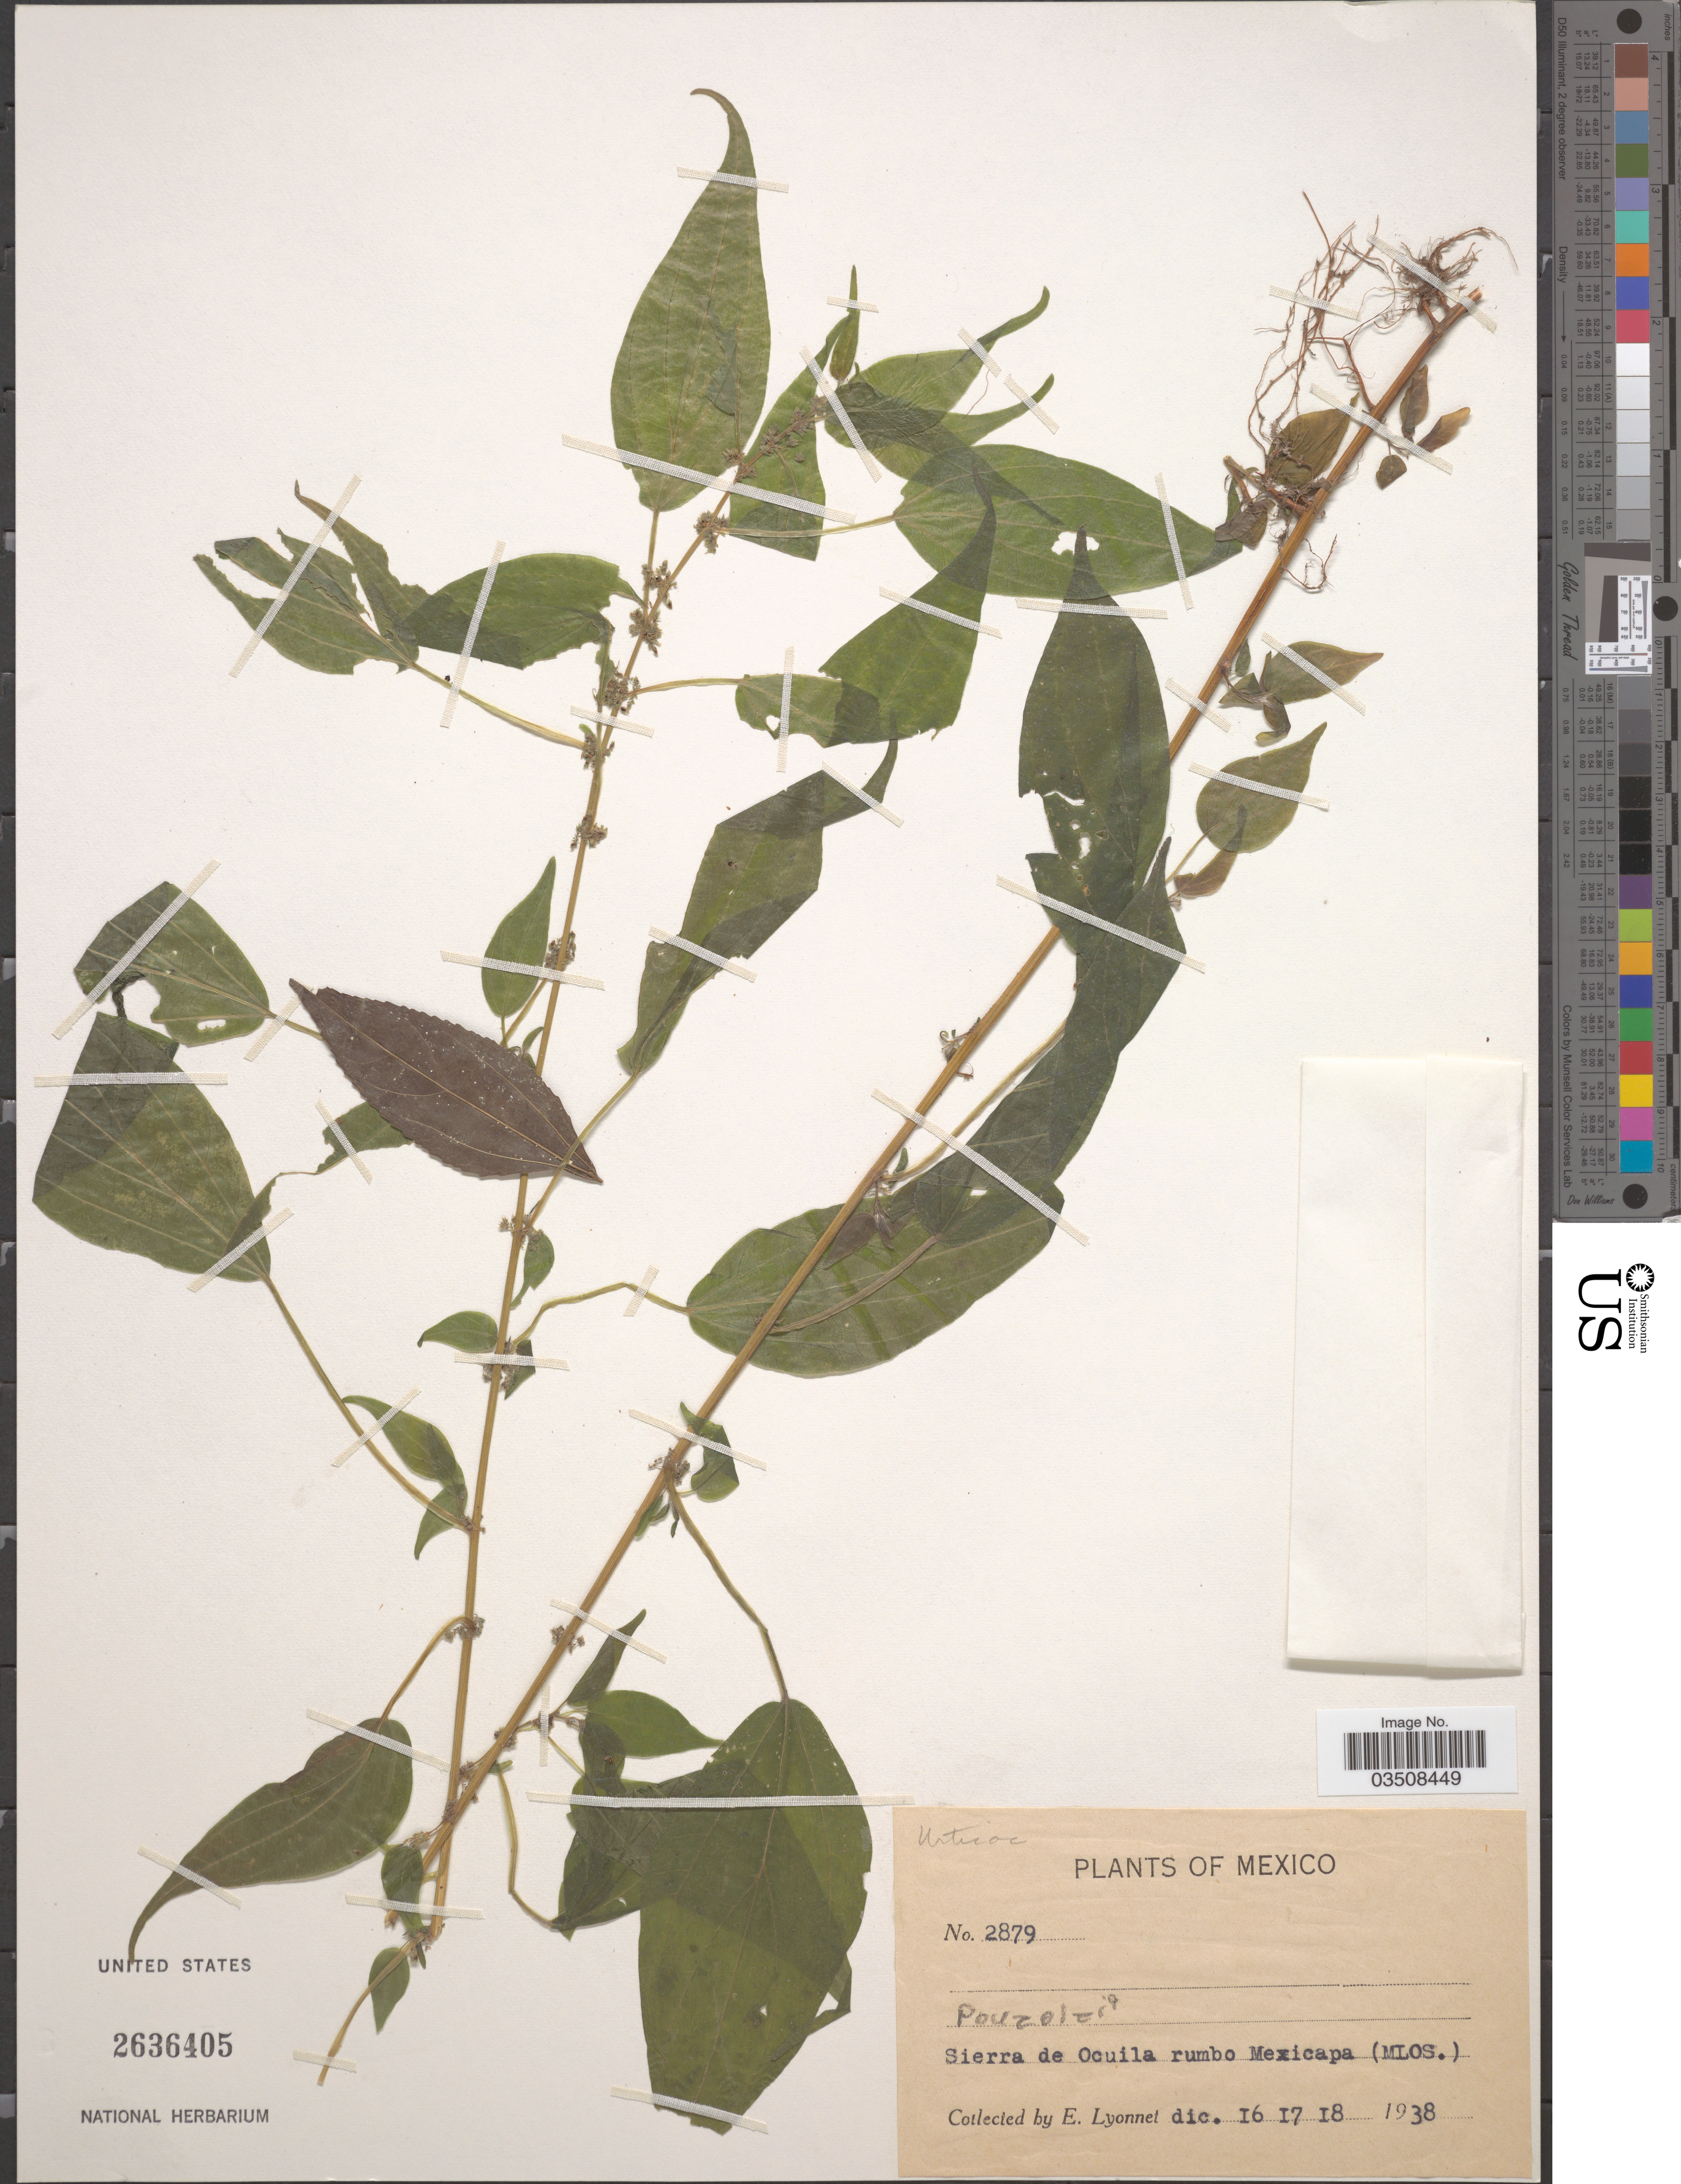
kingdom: Plantae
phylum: Tracheophyta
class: Magnoliopsida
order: Rosales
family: Urticaceae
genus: Pouzolzia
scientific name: Pouzolzia sp.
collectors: E. Lyonnet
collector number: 2879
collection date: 1938-12-16/1938-12-18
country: Mexico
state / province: Morelos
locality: Sierra de Ocuila rumbo Mexicapa (Mlos.).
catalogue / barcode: US 2636405